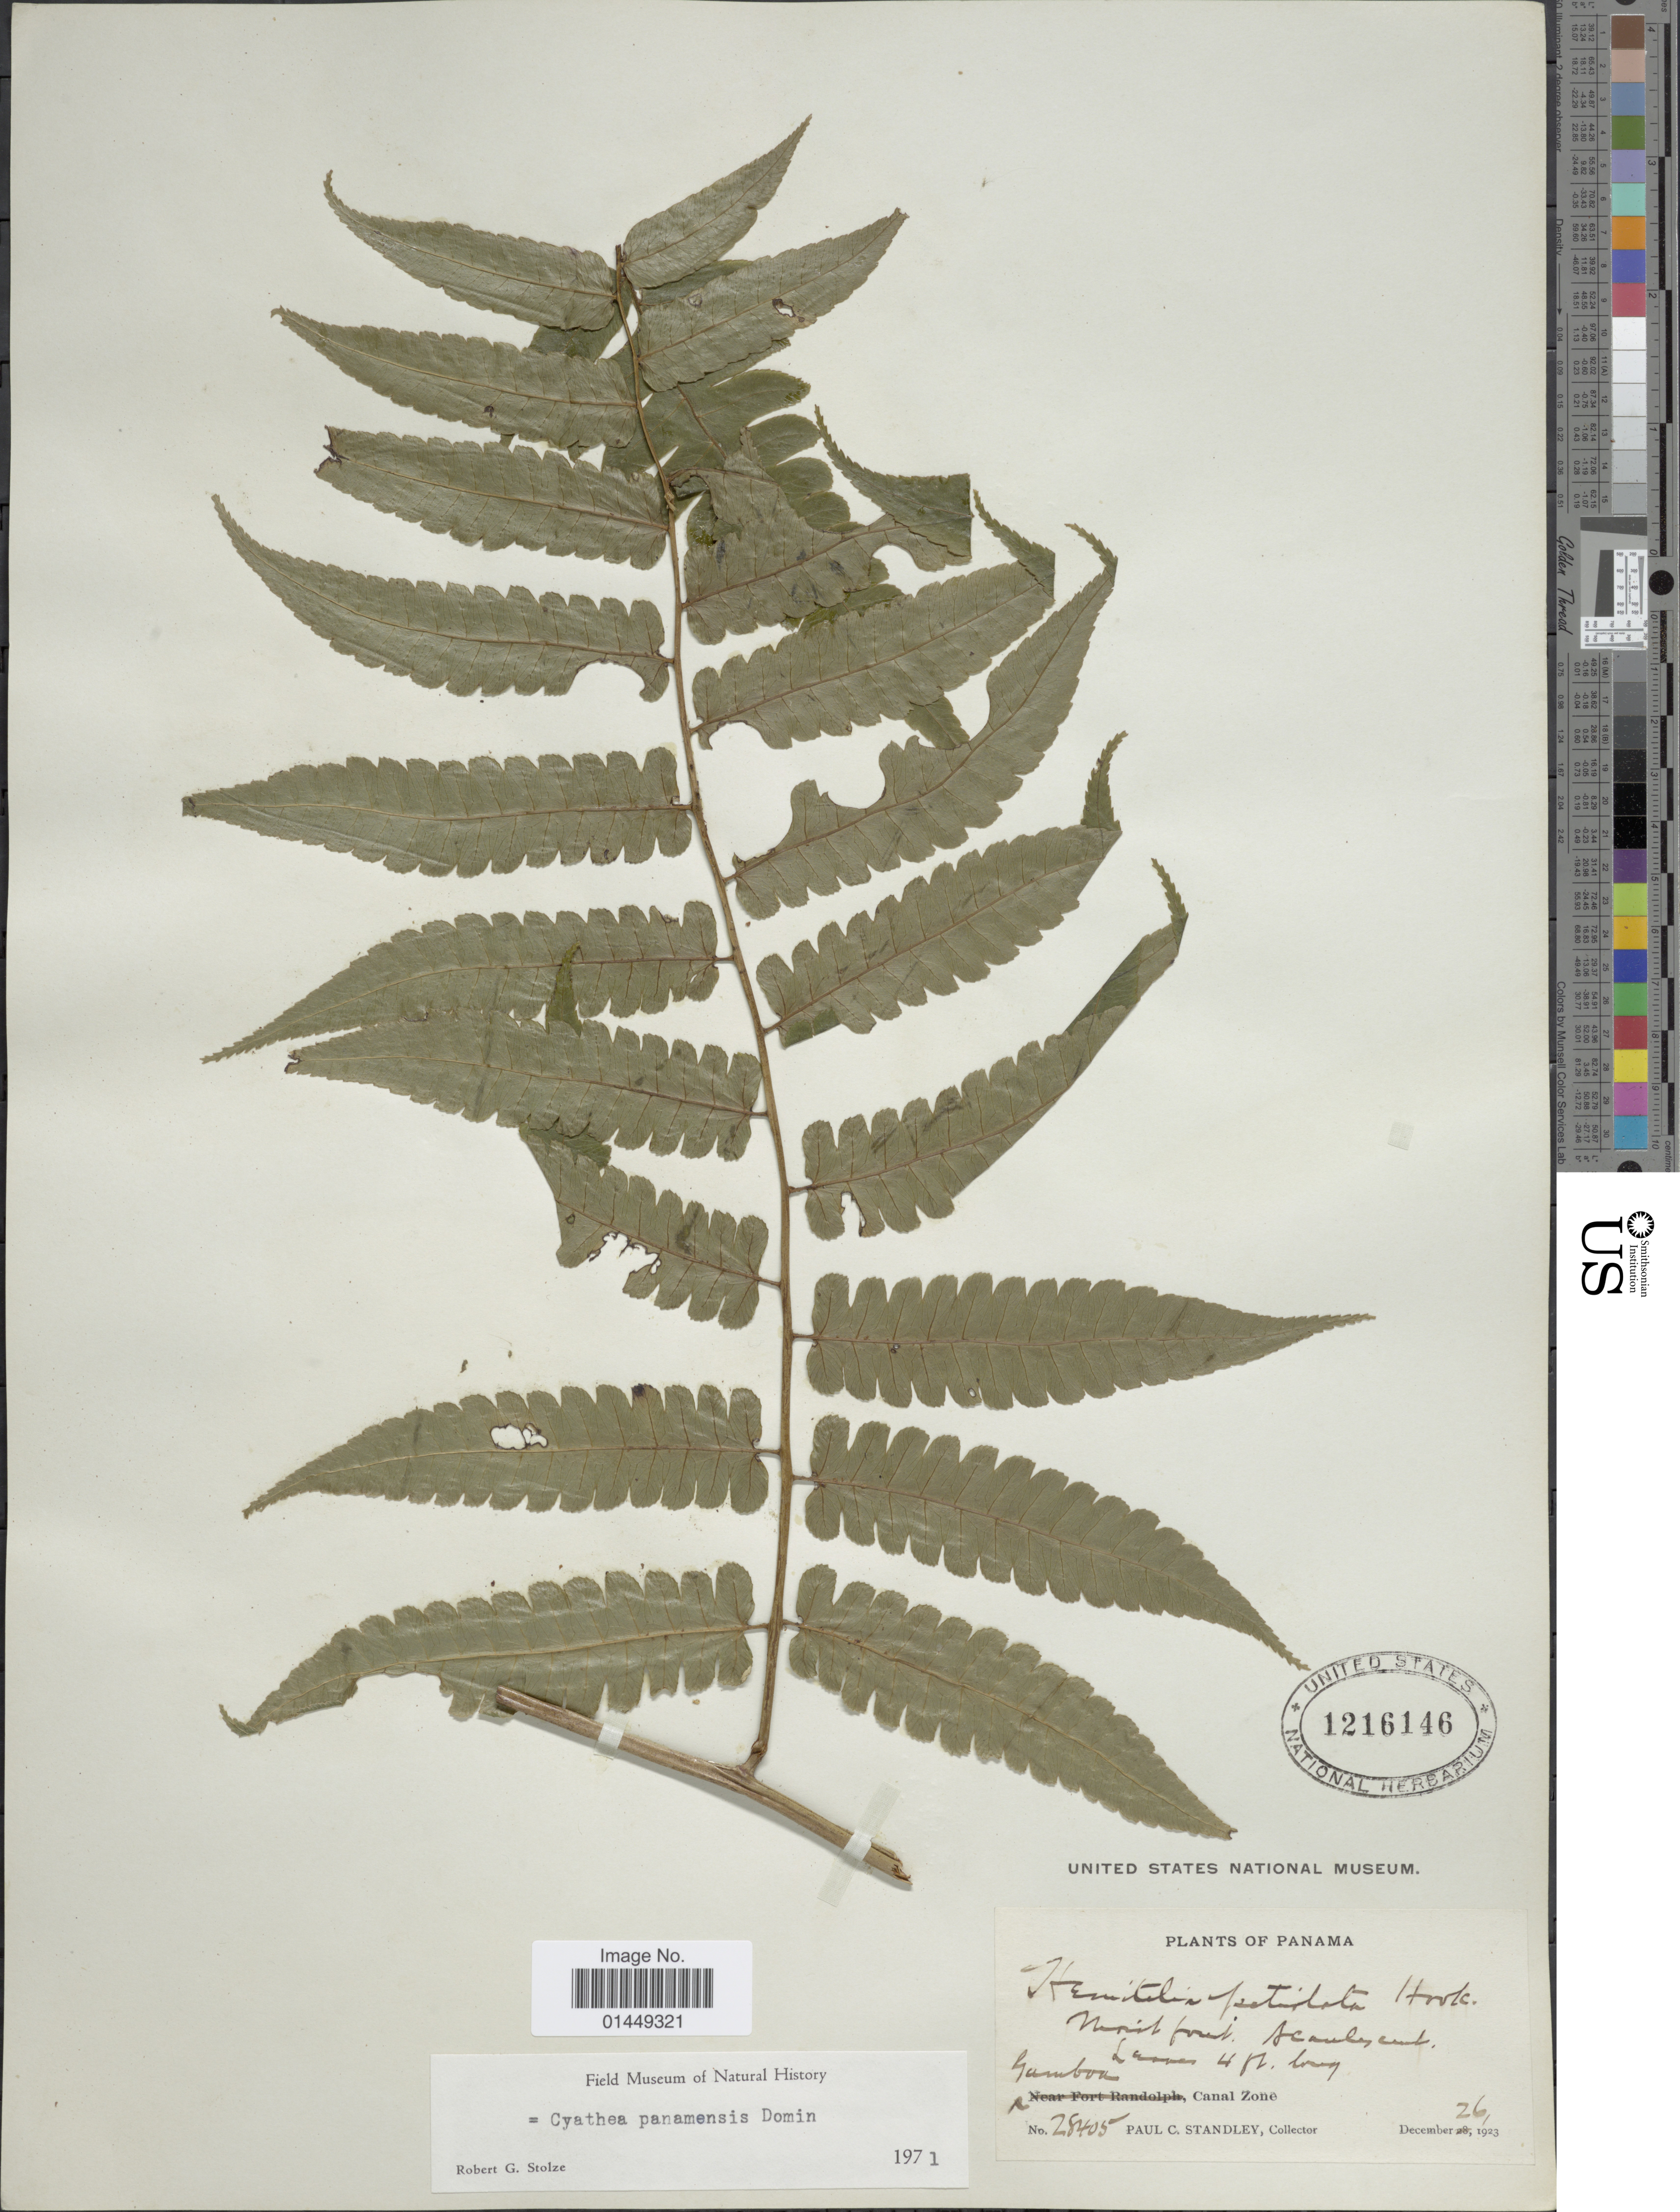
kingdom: Plantae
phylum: Tracheophyta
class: Polypodiopsida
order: Cyatheales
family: Cyatheaceae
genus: Cyathea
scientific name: Cyathea petiolata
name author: (Hook.) R.M. Tryon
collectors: P. C. Standley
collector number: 28405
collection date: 1923-12-26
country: Panama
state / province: Colón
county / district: Canal Zone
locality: Gamboa, Canal Zone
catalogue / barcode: US 1216146